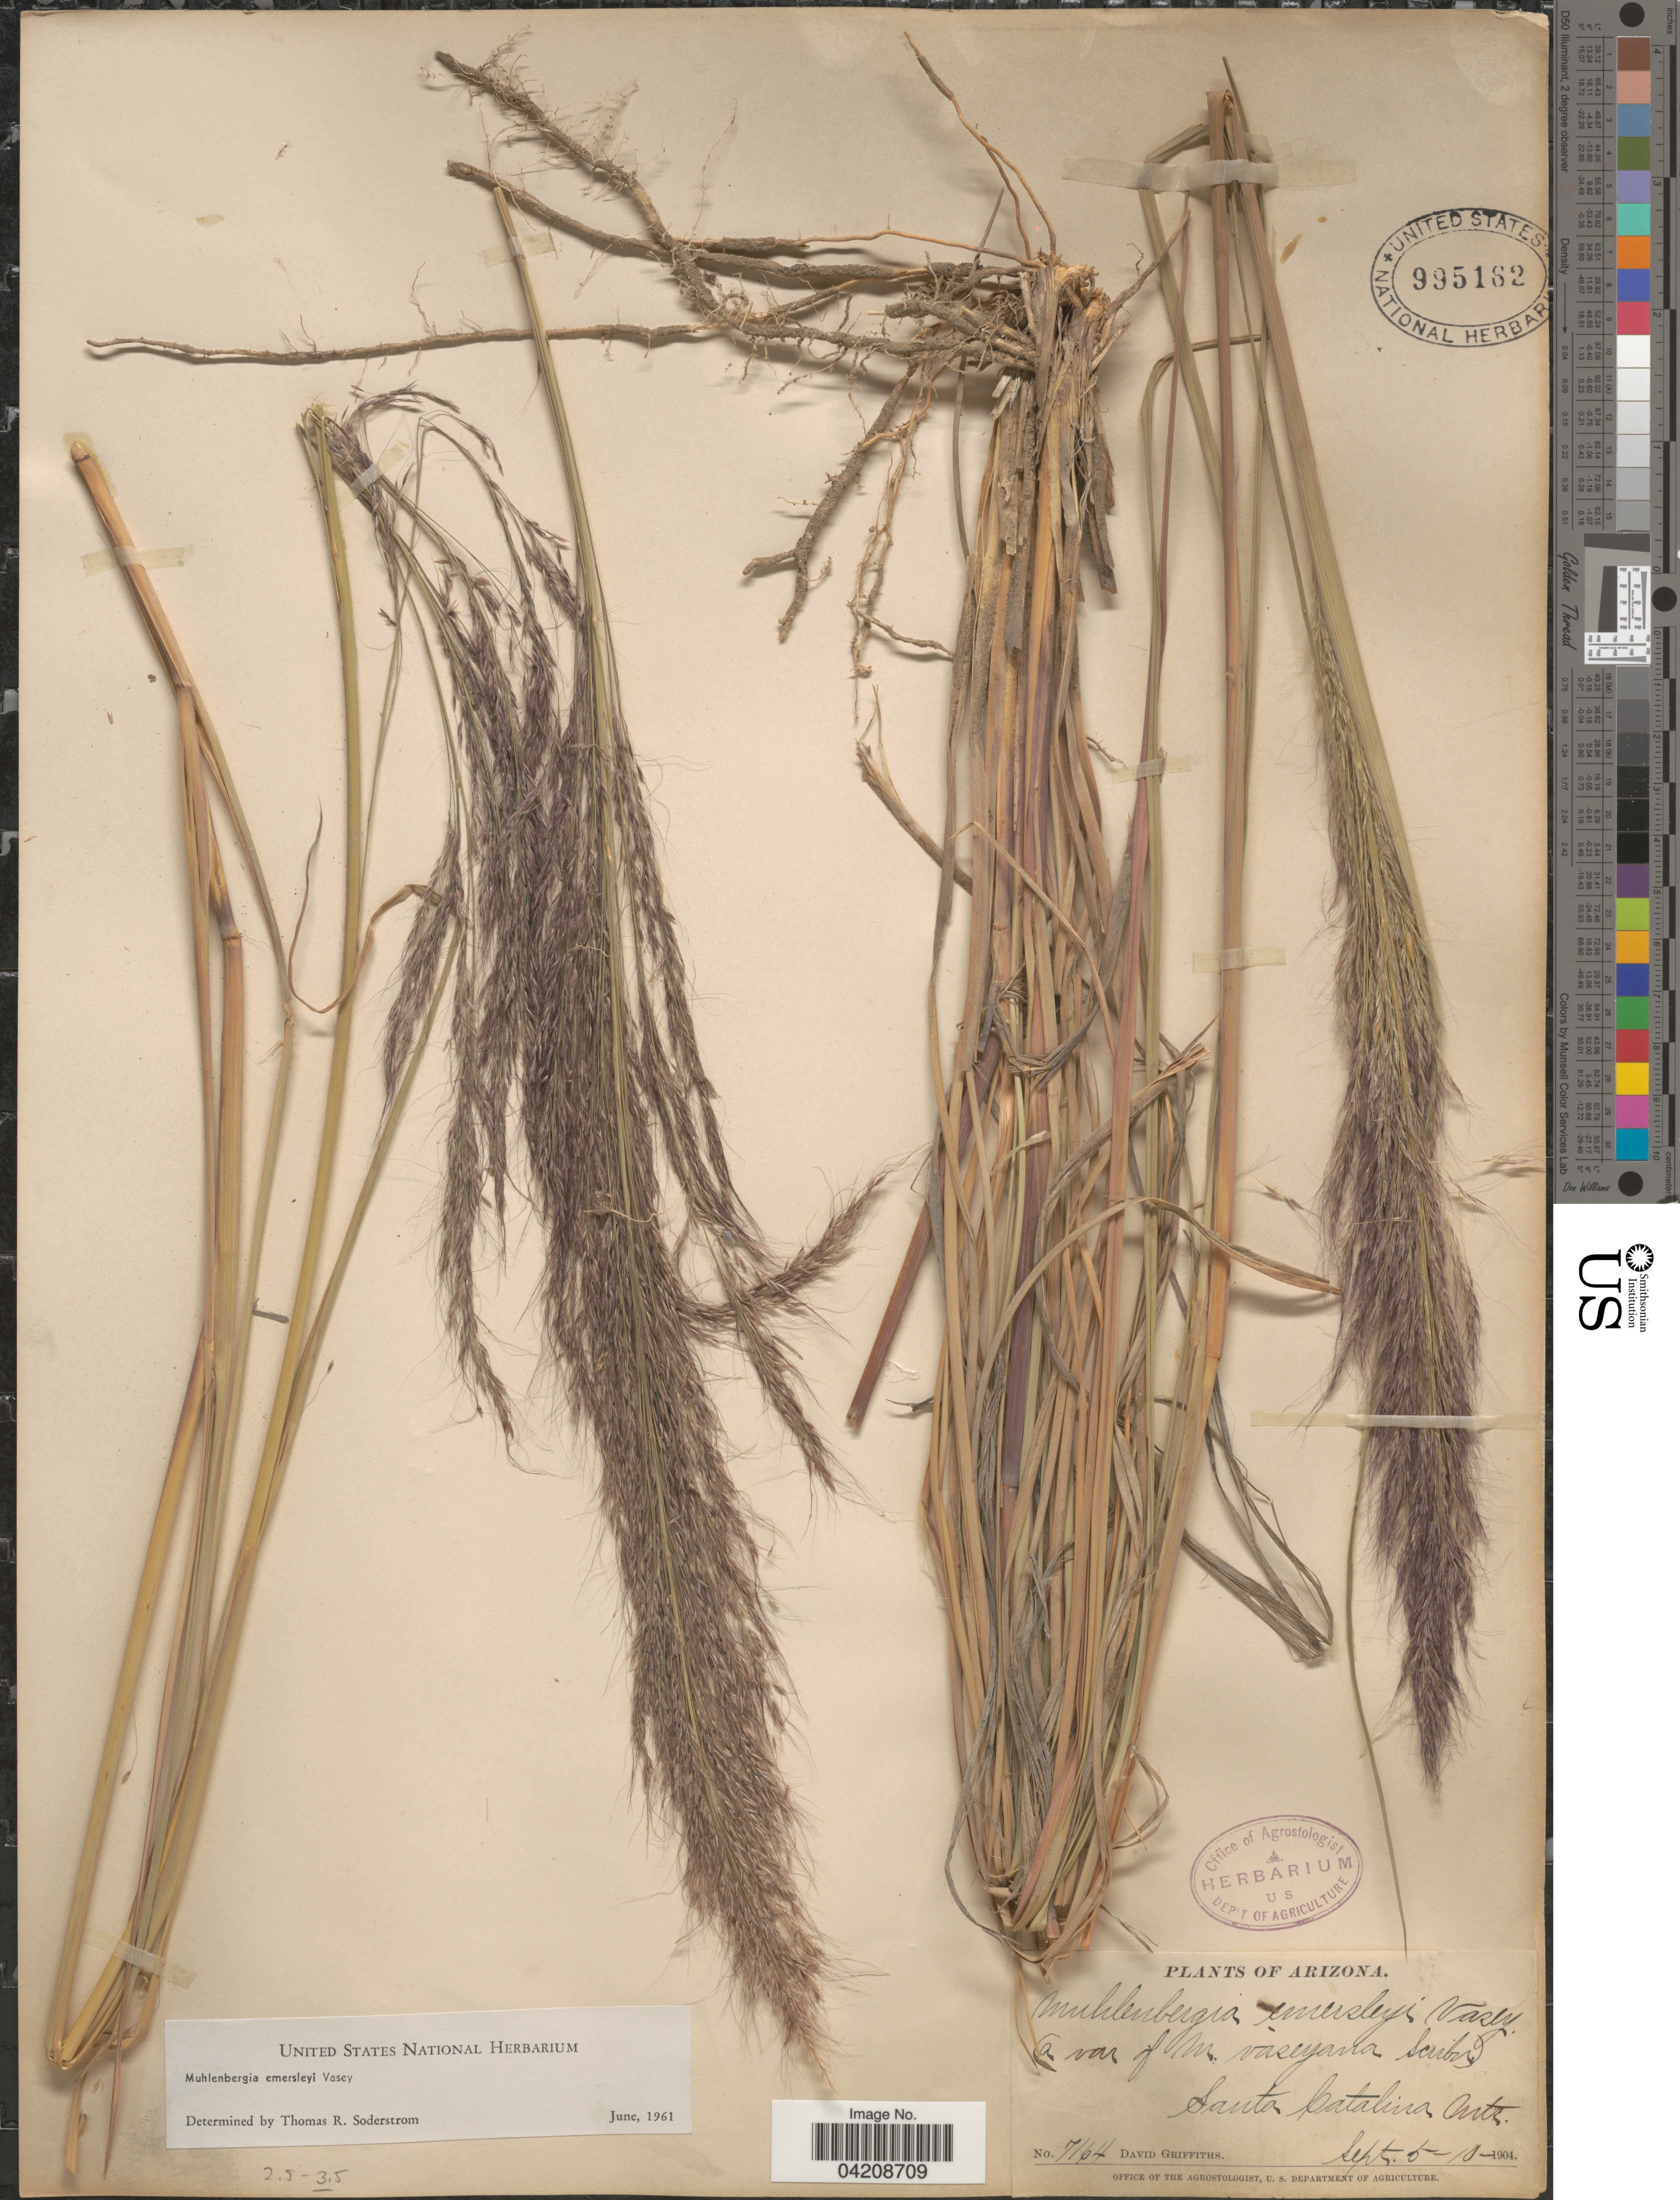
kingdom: Plantae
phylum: Tracheophyta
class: Liliopsida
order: Poales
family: Poaceae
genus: Muhlenbergia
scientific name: Muhlenbergia emersleyi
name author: Vasey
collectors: D. Griffiths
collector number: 7164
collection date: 1904-09-05/1904-09-10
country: United States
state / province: Arizona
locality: Santa Catalina Mts.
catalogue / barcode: US 995162